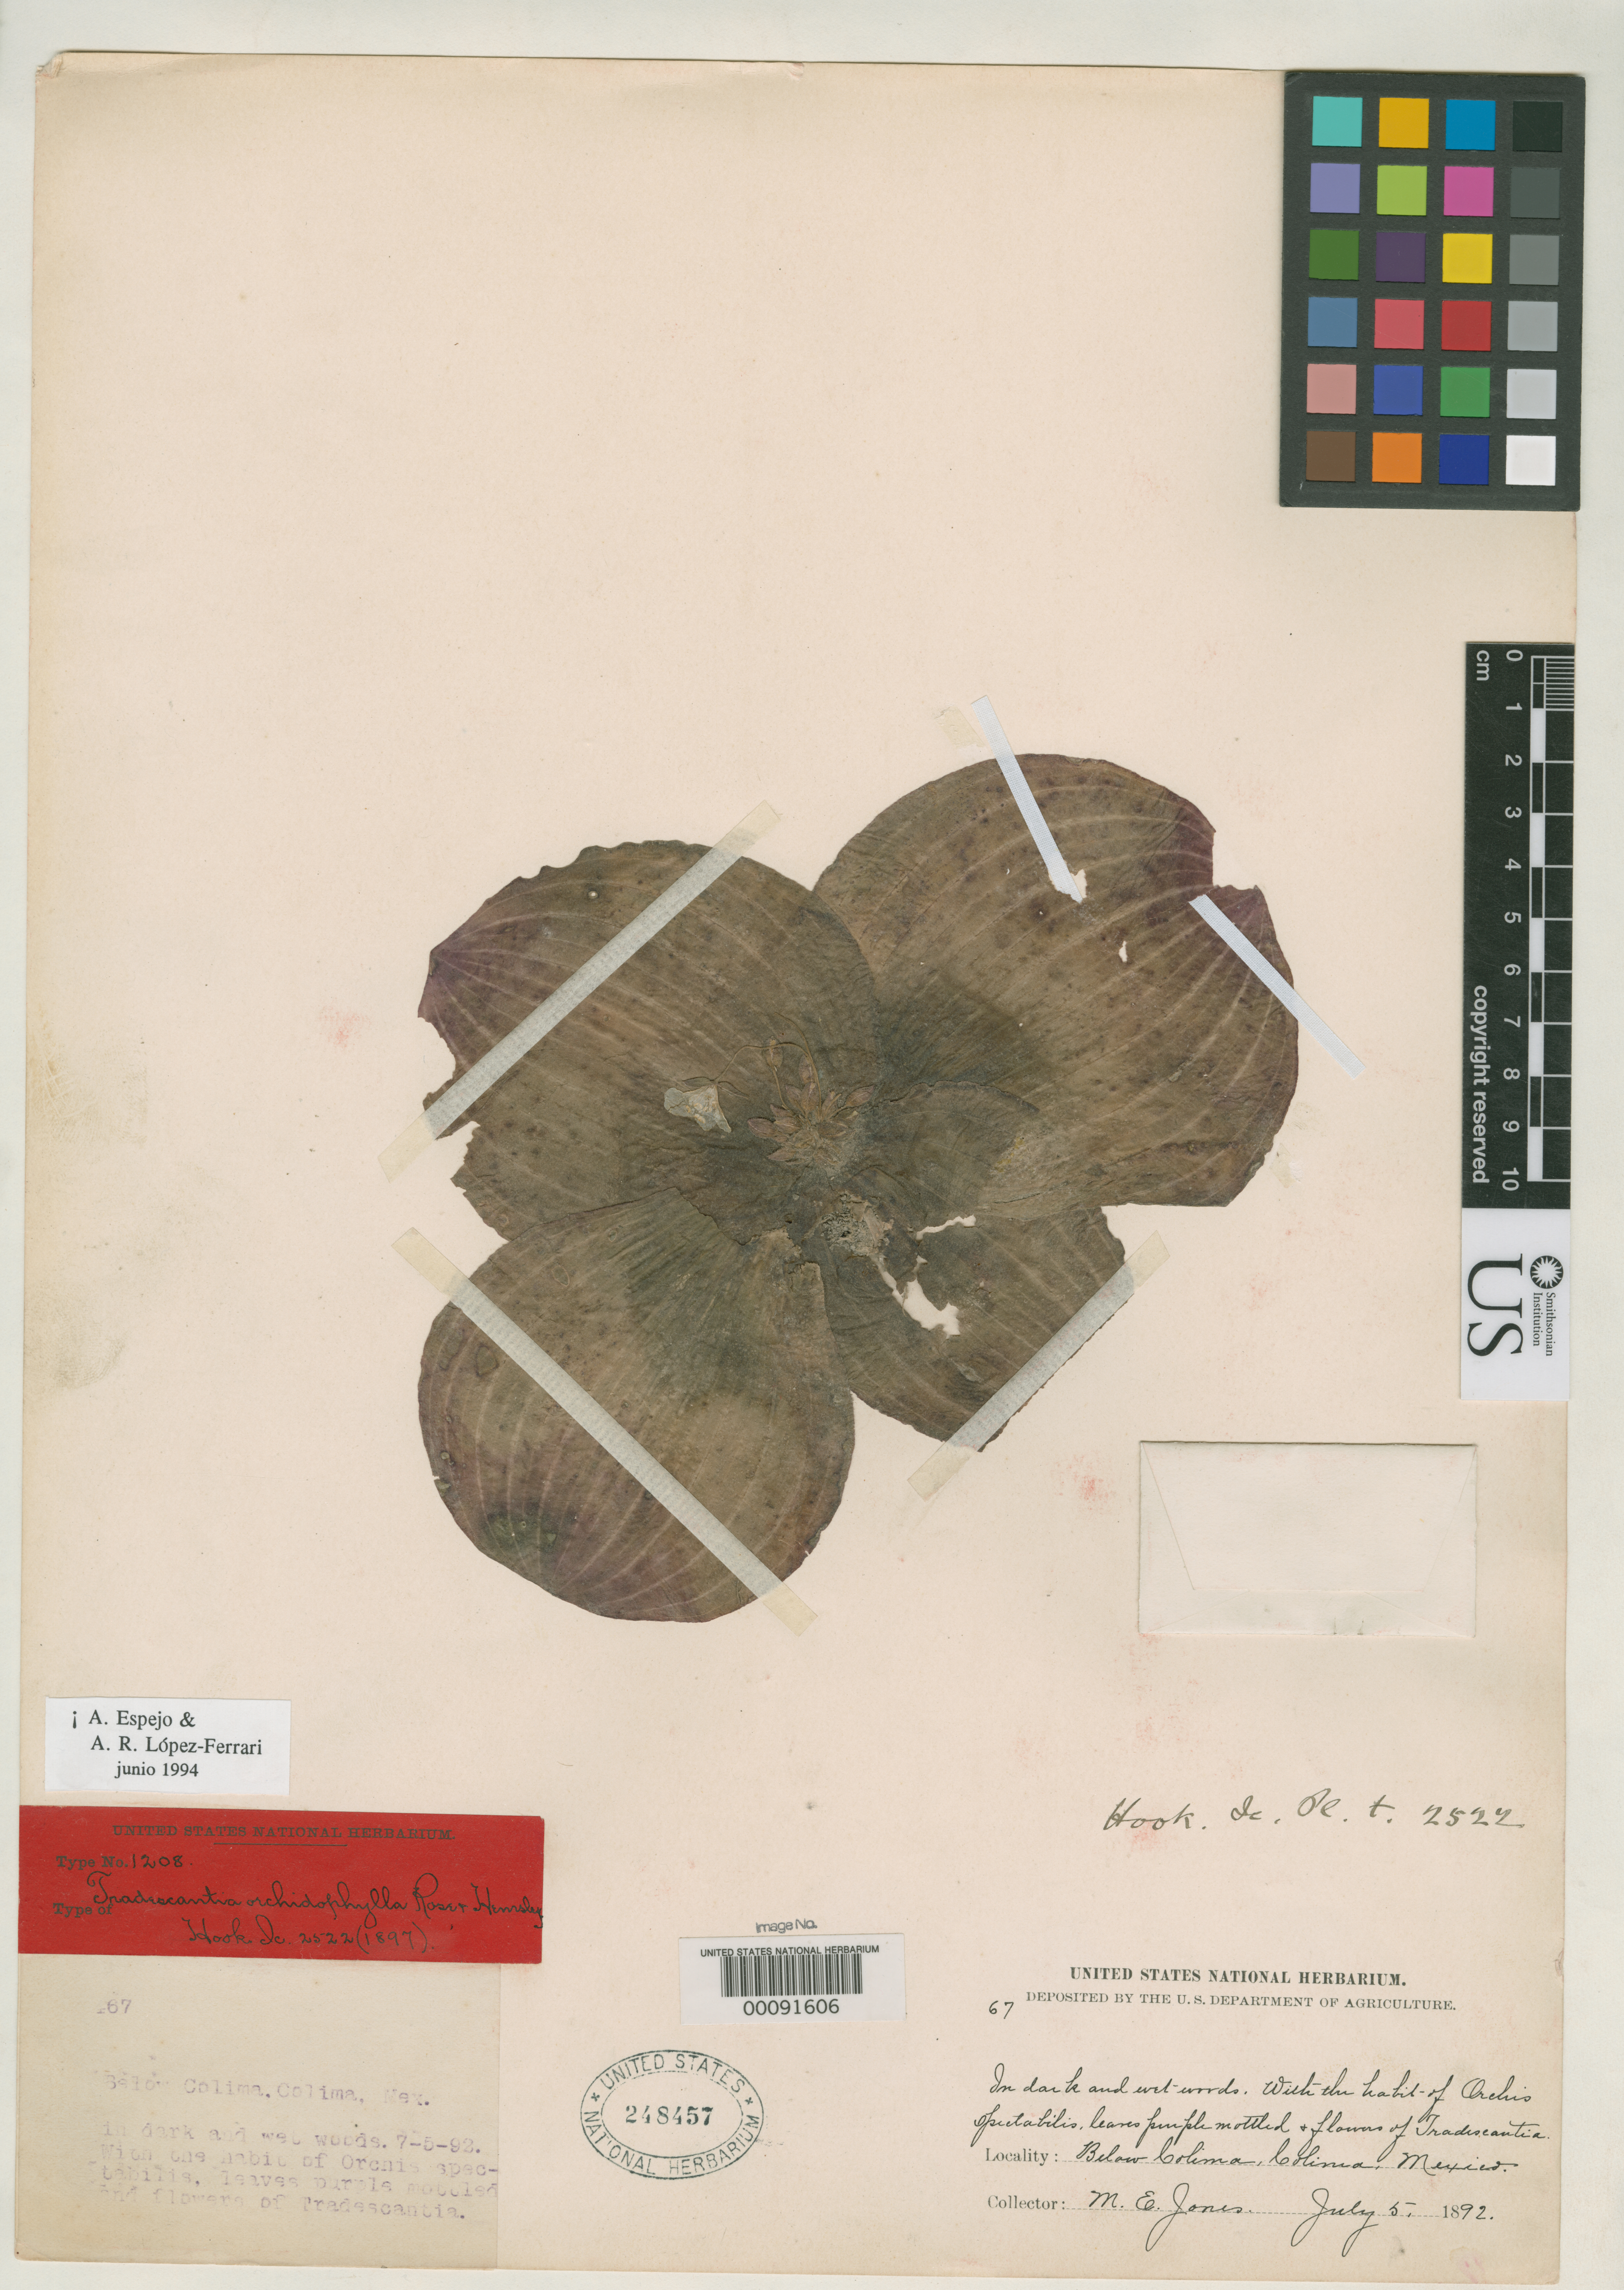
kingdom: Plantae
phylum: Tracheophyta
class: Liliopsida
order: Commelinales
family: Commelinaceae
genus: Tradescantia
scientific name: Tradescantia orchidophylla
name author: Rose & Hemsl.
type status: Type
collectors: M. E. Jones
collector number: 467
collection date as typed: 05 Jul 1892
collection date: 1892-07-05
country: Mexico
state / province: Colima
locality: Below Colima.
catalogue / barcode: US 248457